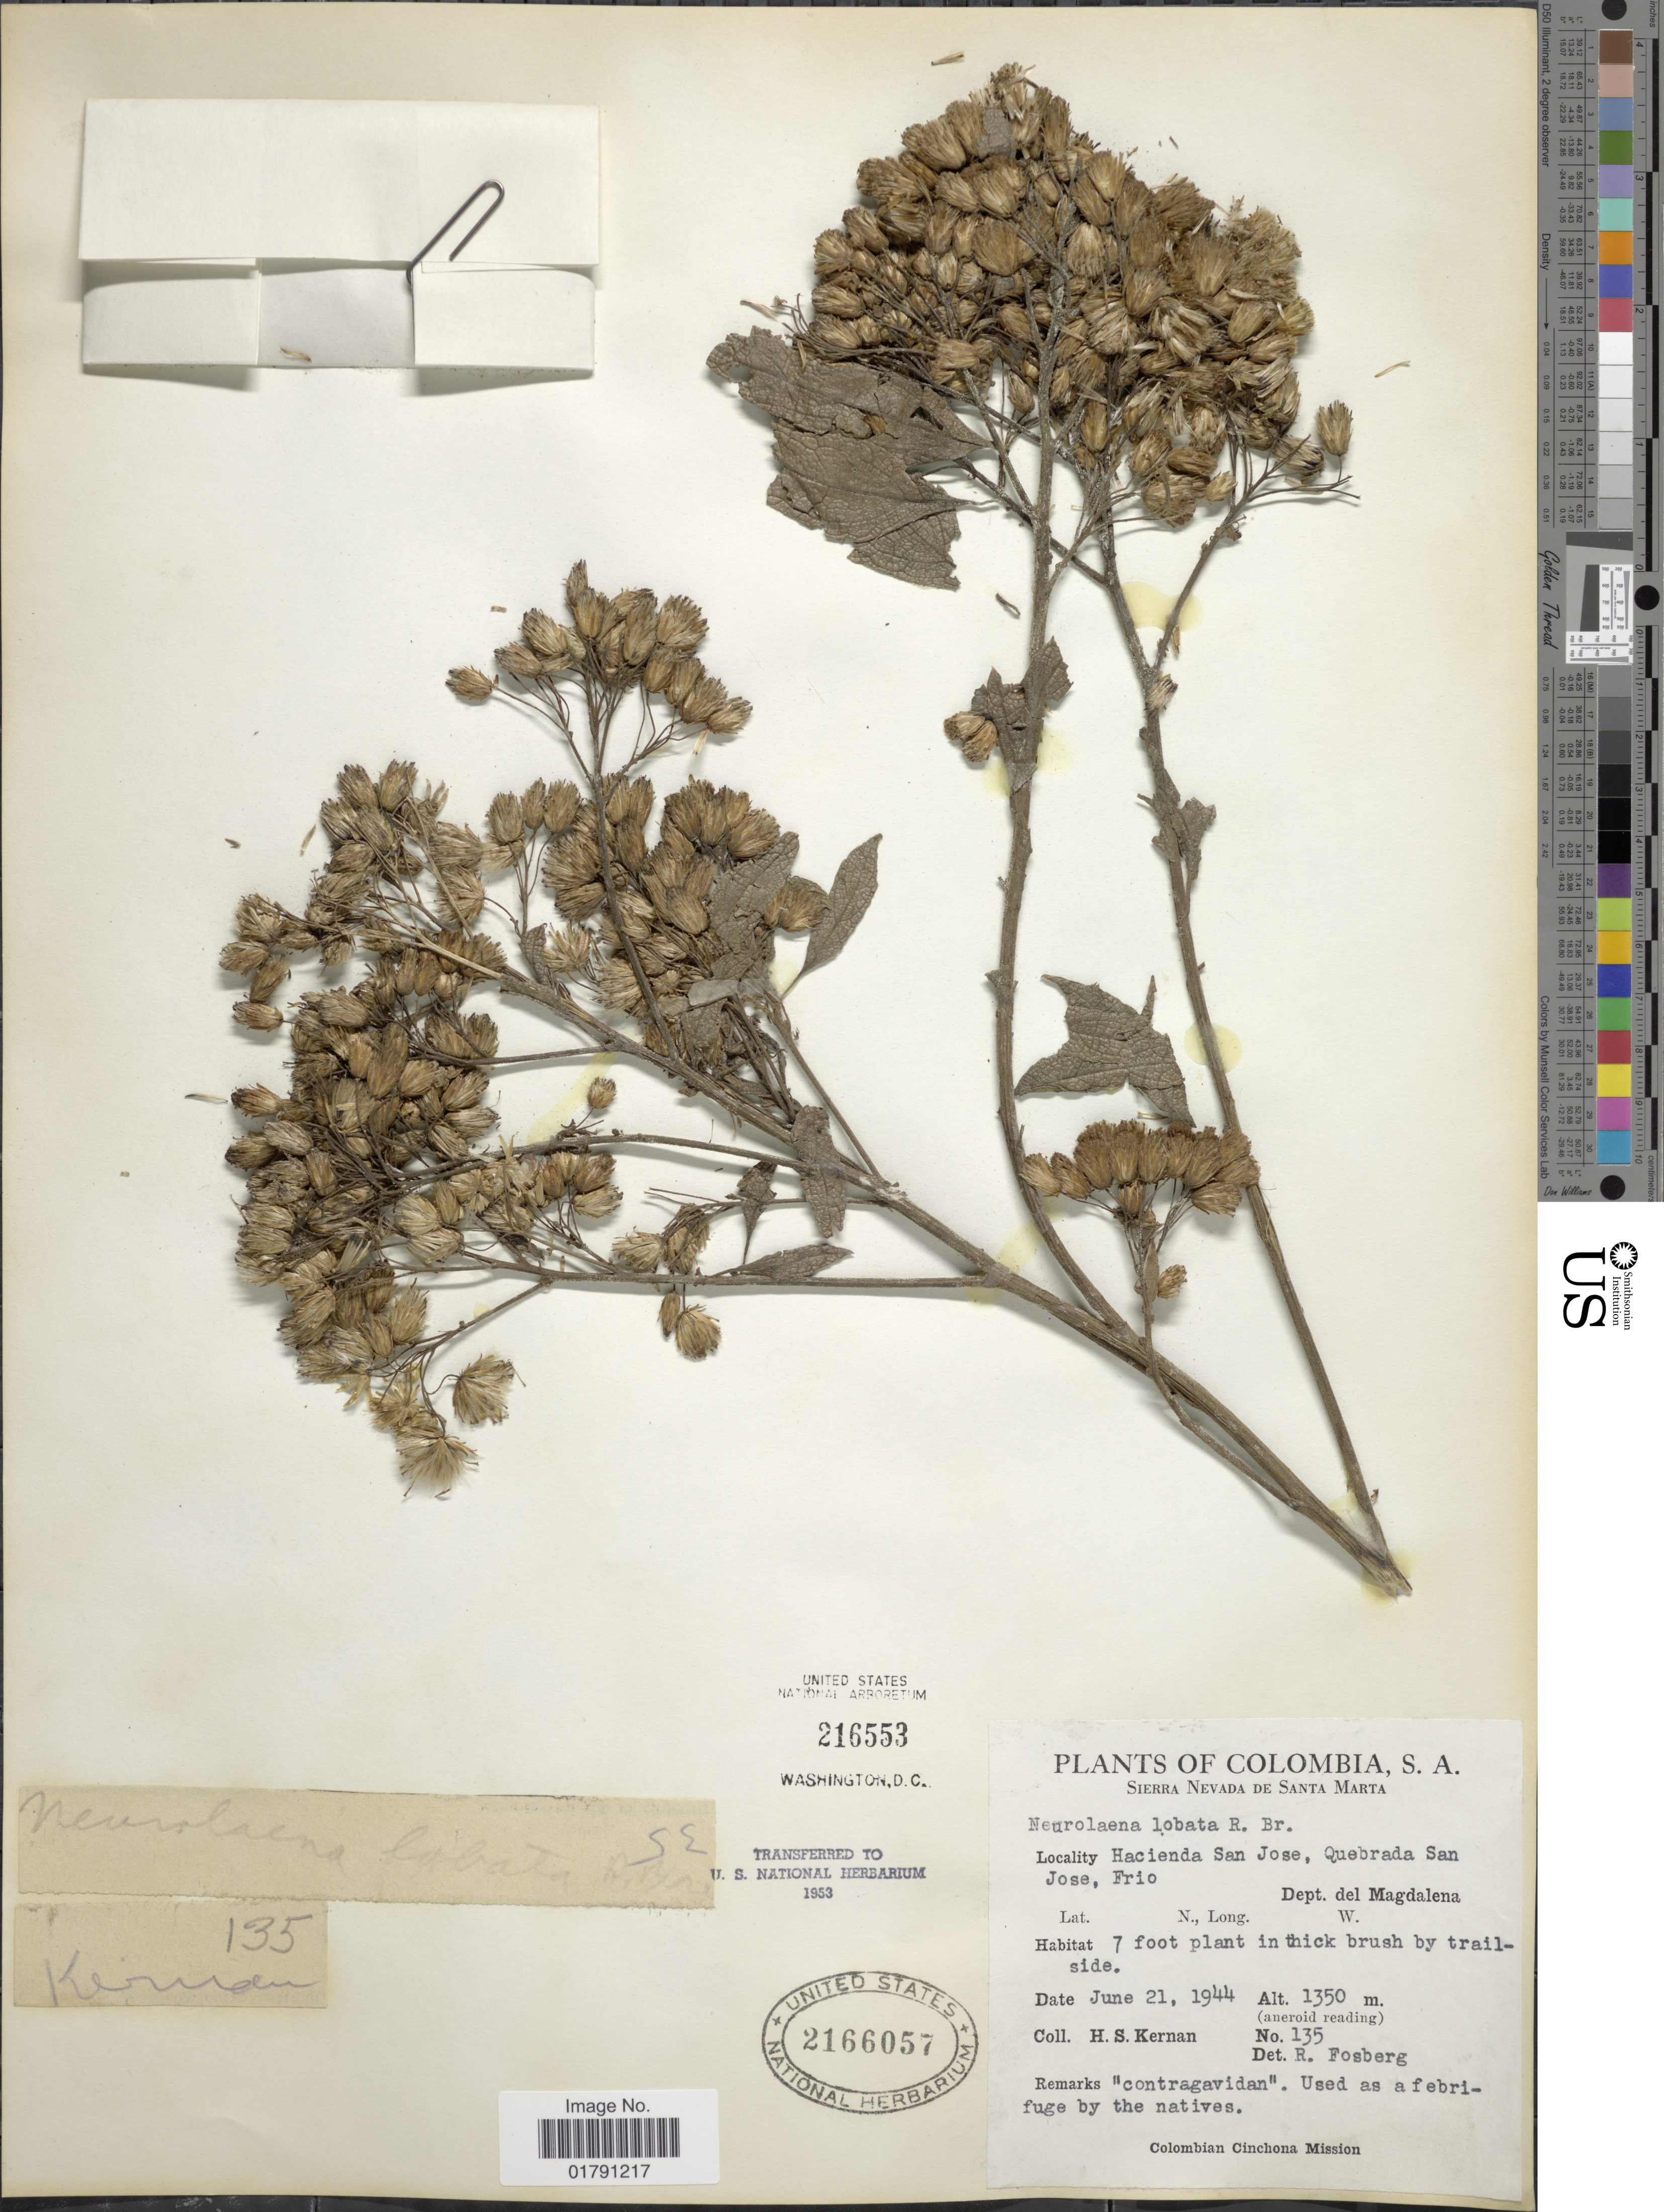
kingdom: Plantae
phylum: Tracheophyta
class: Magnoliopsida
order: Asterales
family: Asteraceae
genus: Neurolaena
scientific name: Neurolaena lobata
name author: (L.) R. Br. ex Cass.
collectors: H. Kernan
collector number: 135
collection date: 1944-06-21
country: Colombia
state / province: Magdalena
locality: Sierra Nevada de Santa Marta, Hacienda San Jose, Quebrada San Jose, Frio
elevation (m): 1350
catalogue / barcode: US 2166057